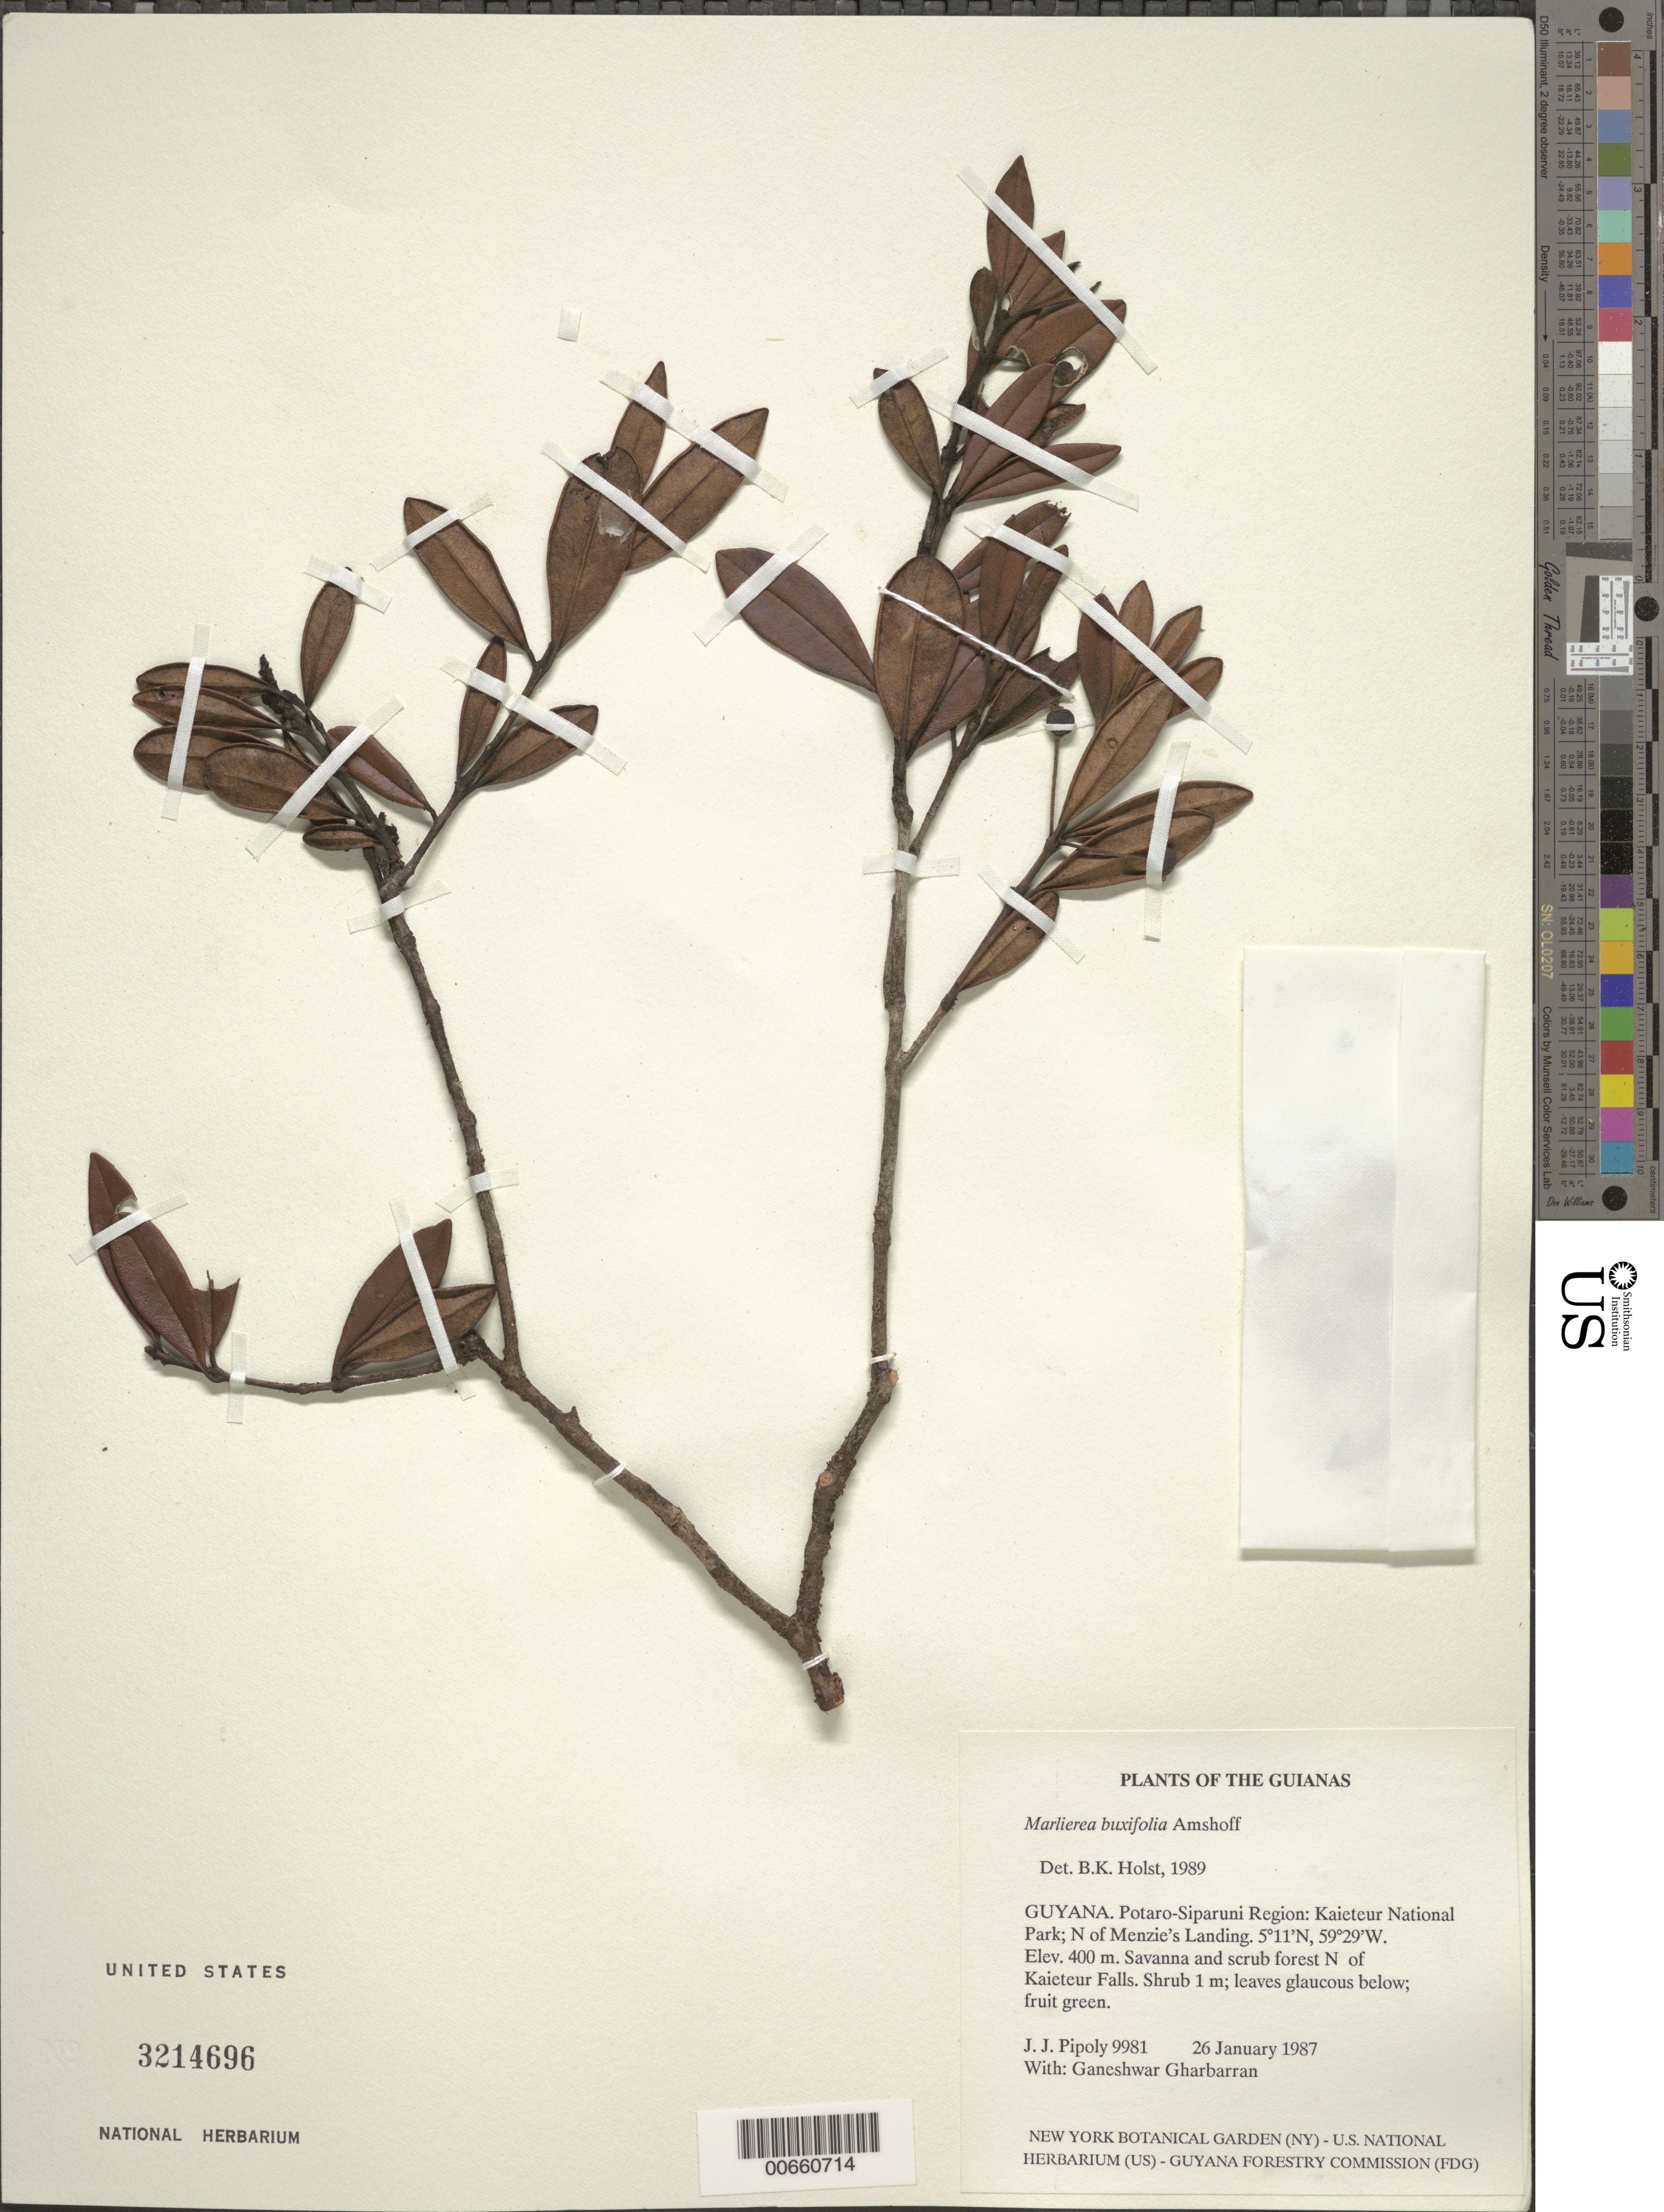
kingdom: Plantae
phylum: Tracheophyta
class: Magnoliopsida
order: Myrtales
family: Myrtaceae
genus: Myrcia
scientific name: Myrcia neobuxifolia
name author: E. Lucas & C.E. Wilson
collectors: J. J. Pipoly & G. Gharbarran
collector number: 9981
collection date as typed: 26 January 1987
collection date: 1987-01-26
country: Guyana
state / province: Potaro-Siparuni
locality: Kaieteur National Park; N of Menzie's Landing and Kaieteur Falls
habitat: Savanna and scrub forest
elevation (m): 400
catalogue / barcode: US 3214696